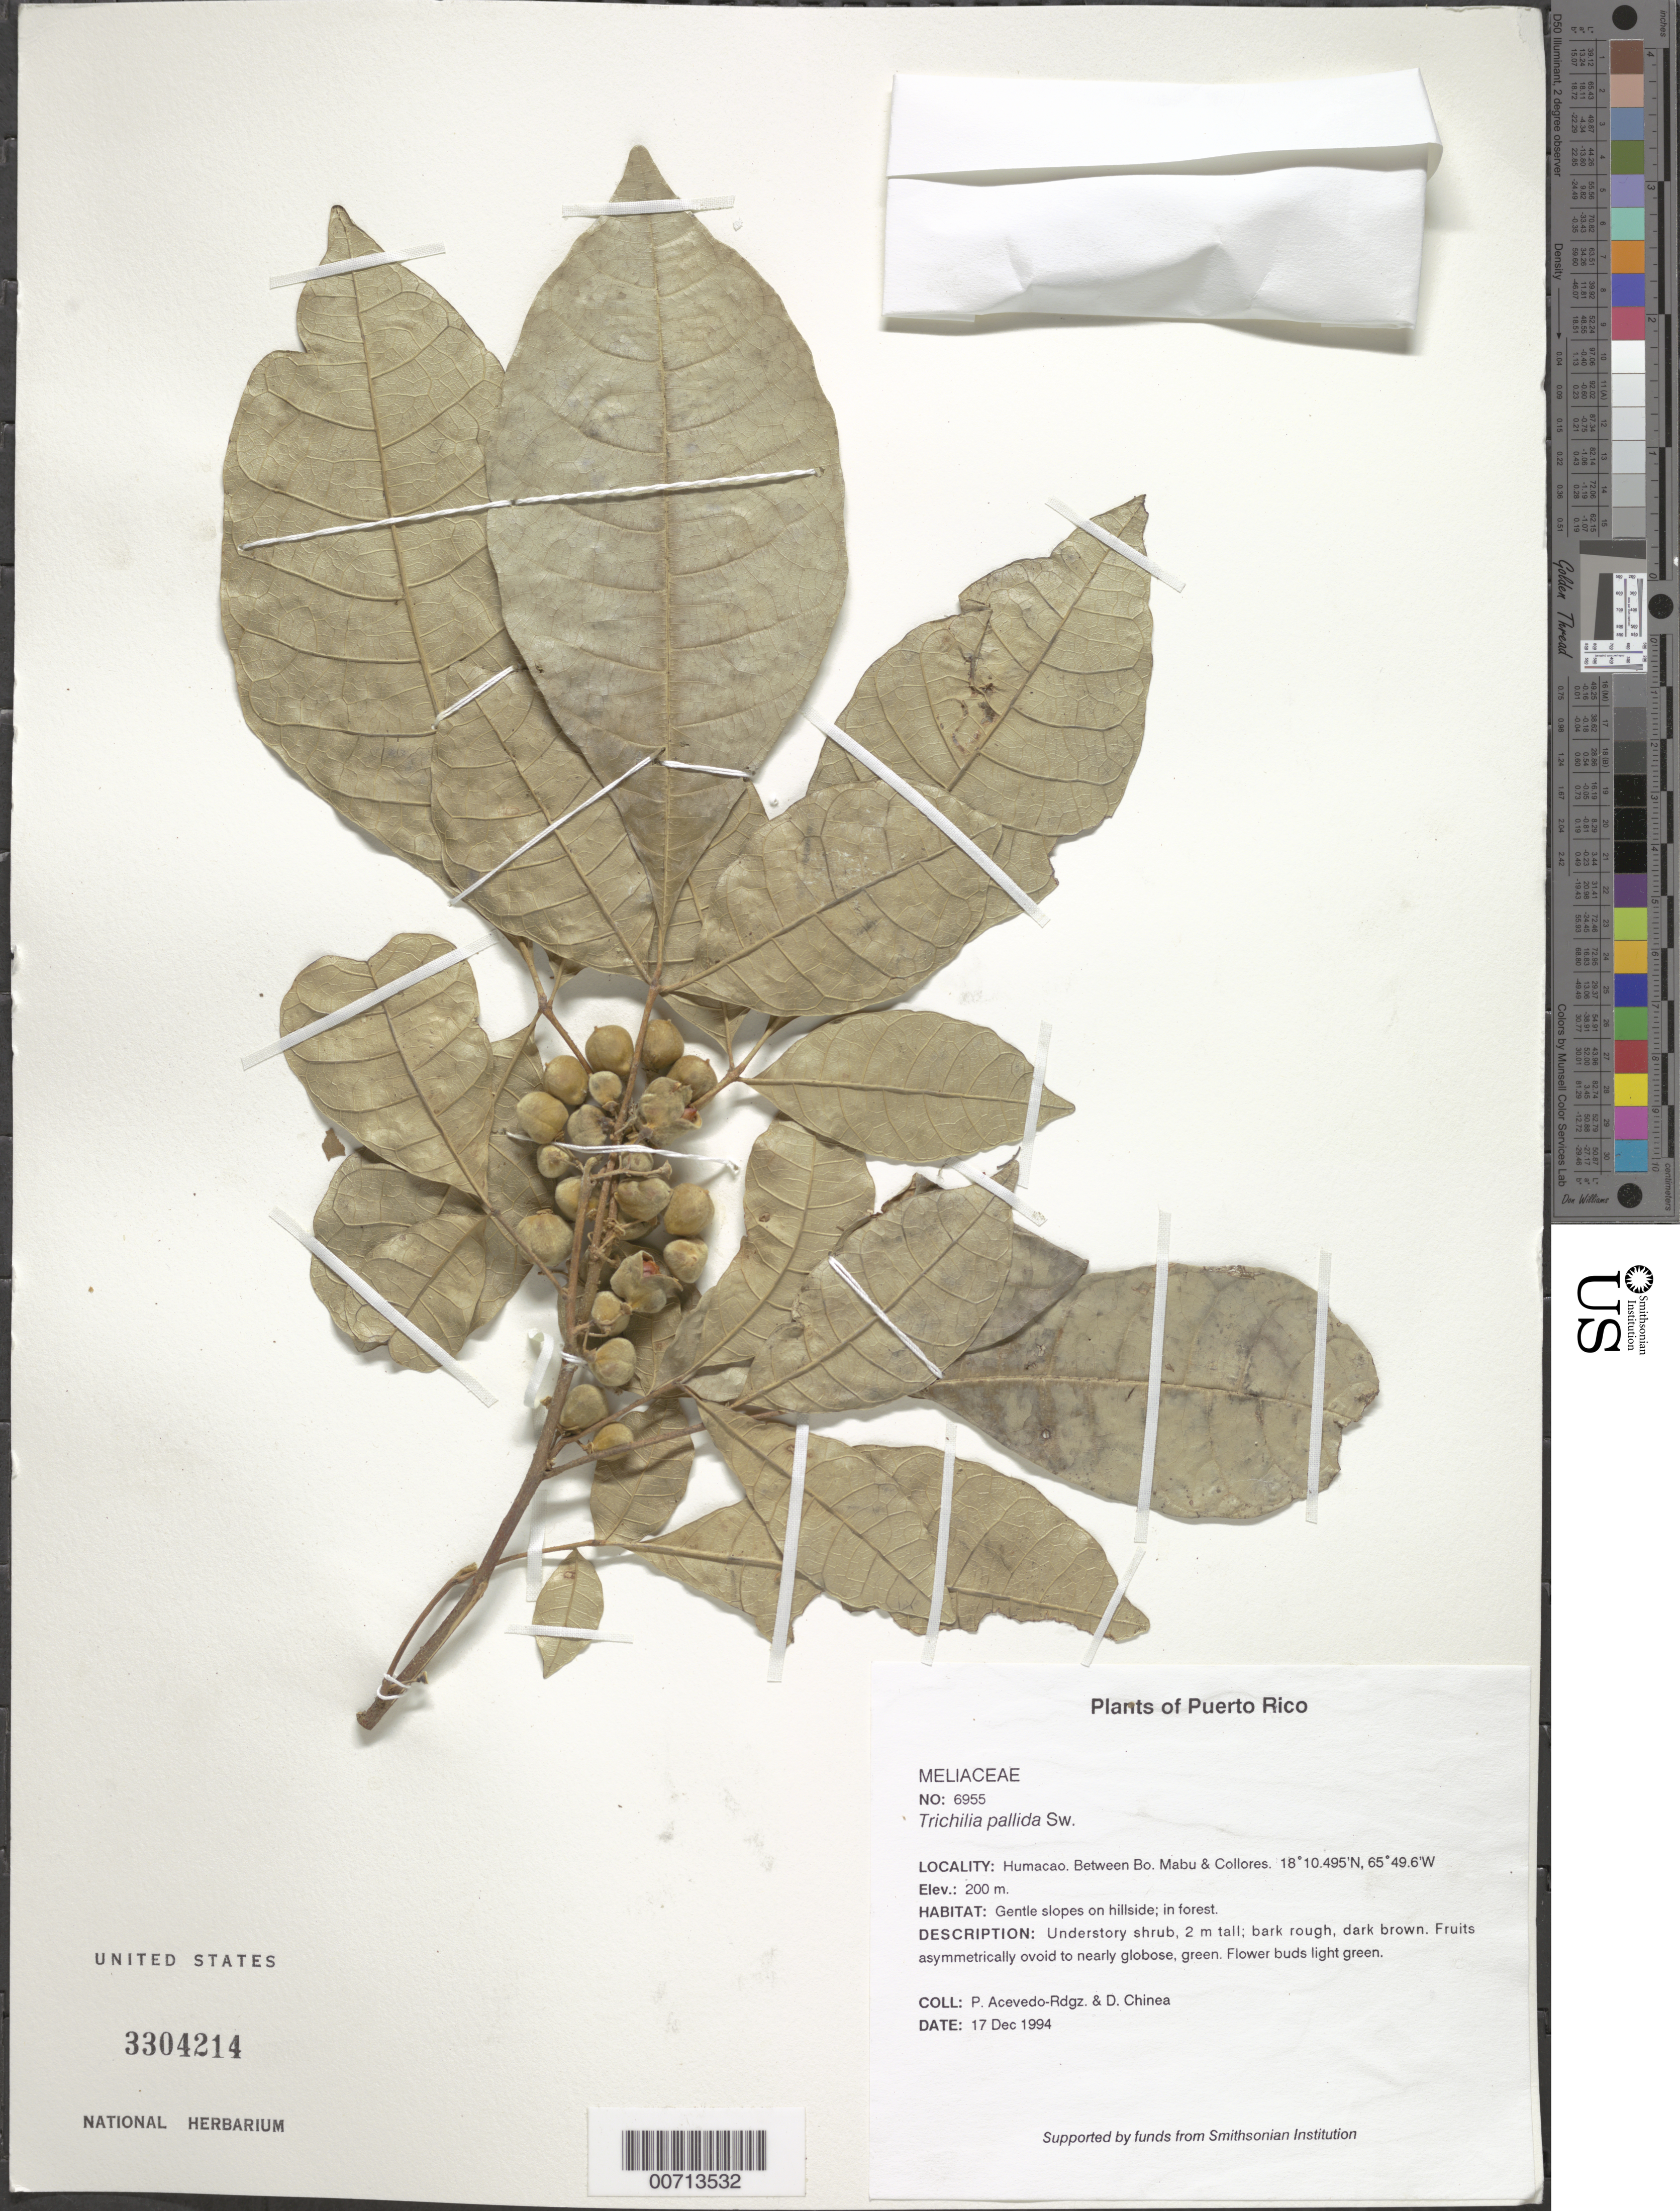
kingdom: Plantae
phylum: Tracheophyta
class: Magnoliopsida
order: Sapindales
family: Meliaceae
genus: Trichilia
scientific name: Trichilia pallida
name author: Sw.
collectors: P. Acevedo-Rodr. & D. Chinea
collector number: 6955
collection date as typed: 17 Dec 1994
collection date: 1994-12-17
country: Puerto Rico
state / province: Humacao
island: Puerto Rico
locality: Humacao. Between Bo. Mabu & Collores.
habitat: Gentle slopes on hillside; in forest.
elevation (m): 200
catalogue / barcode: US 3304214